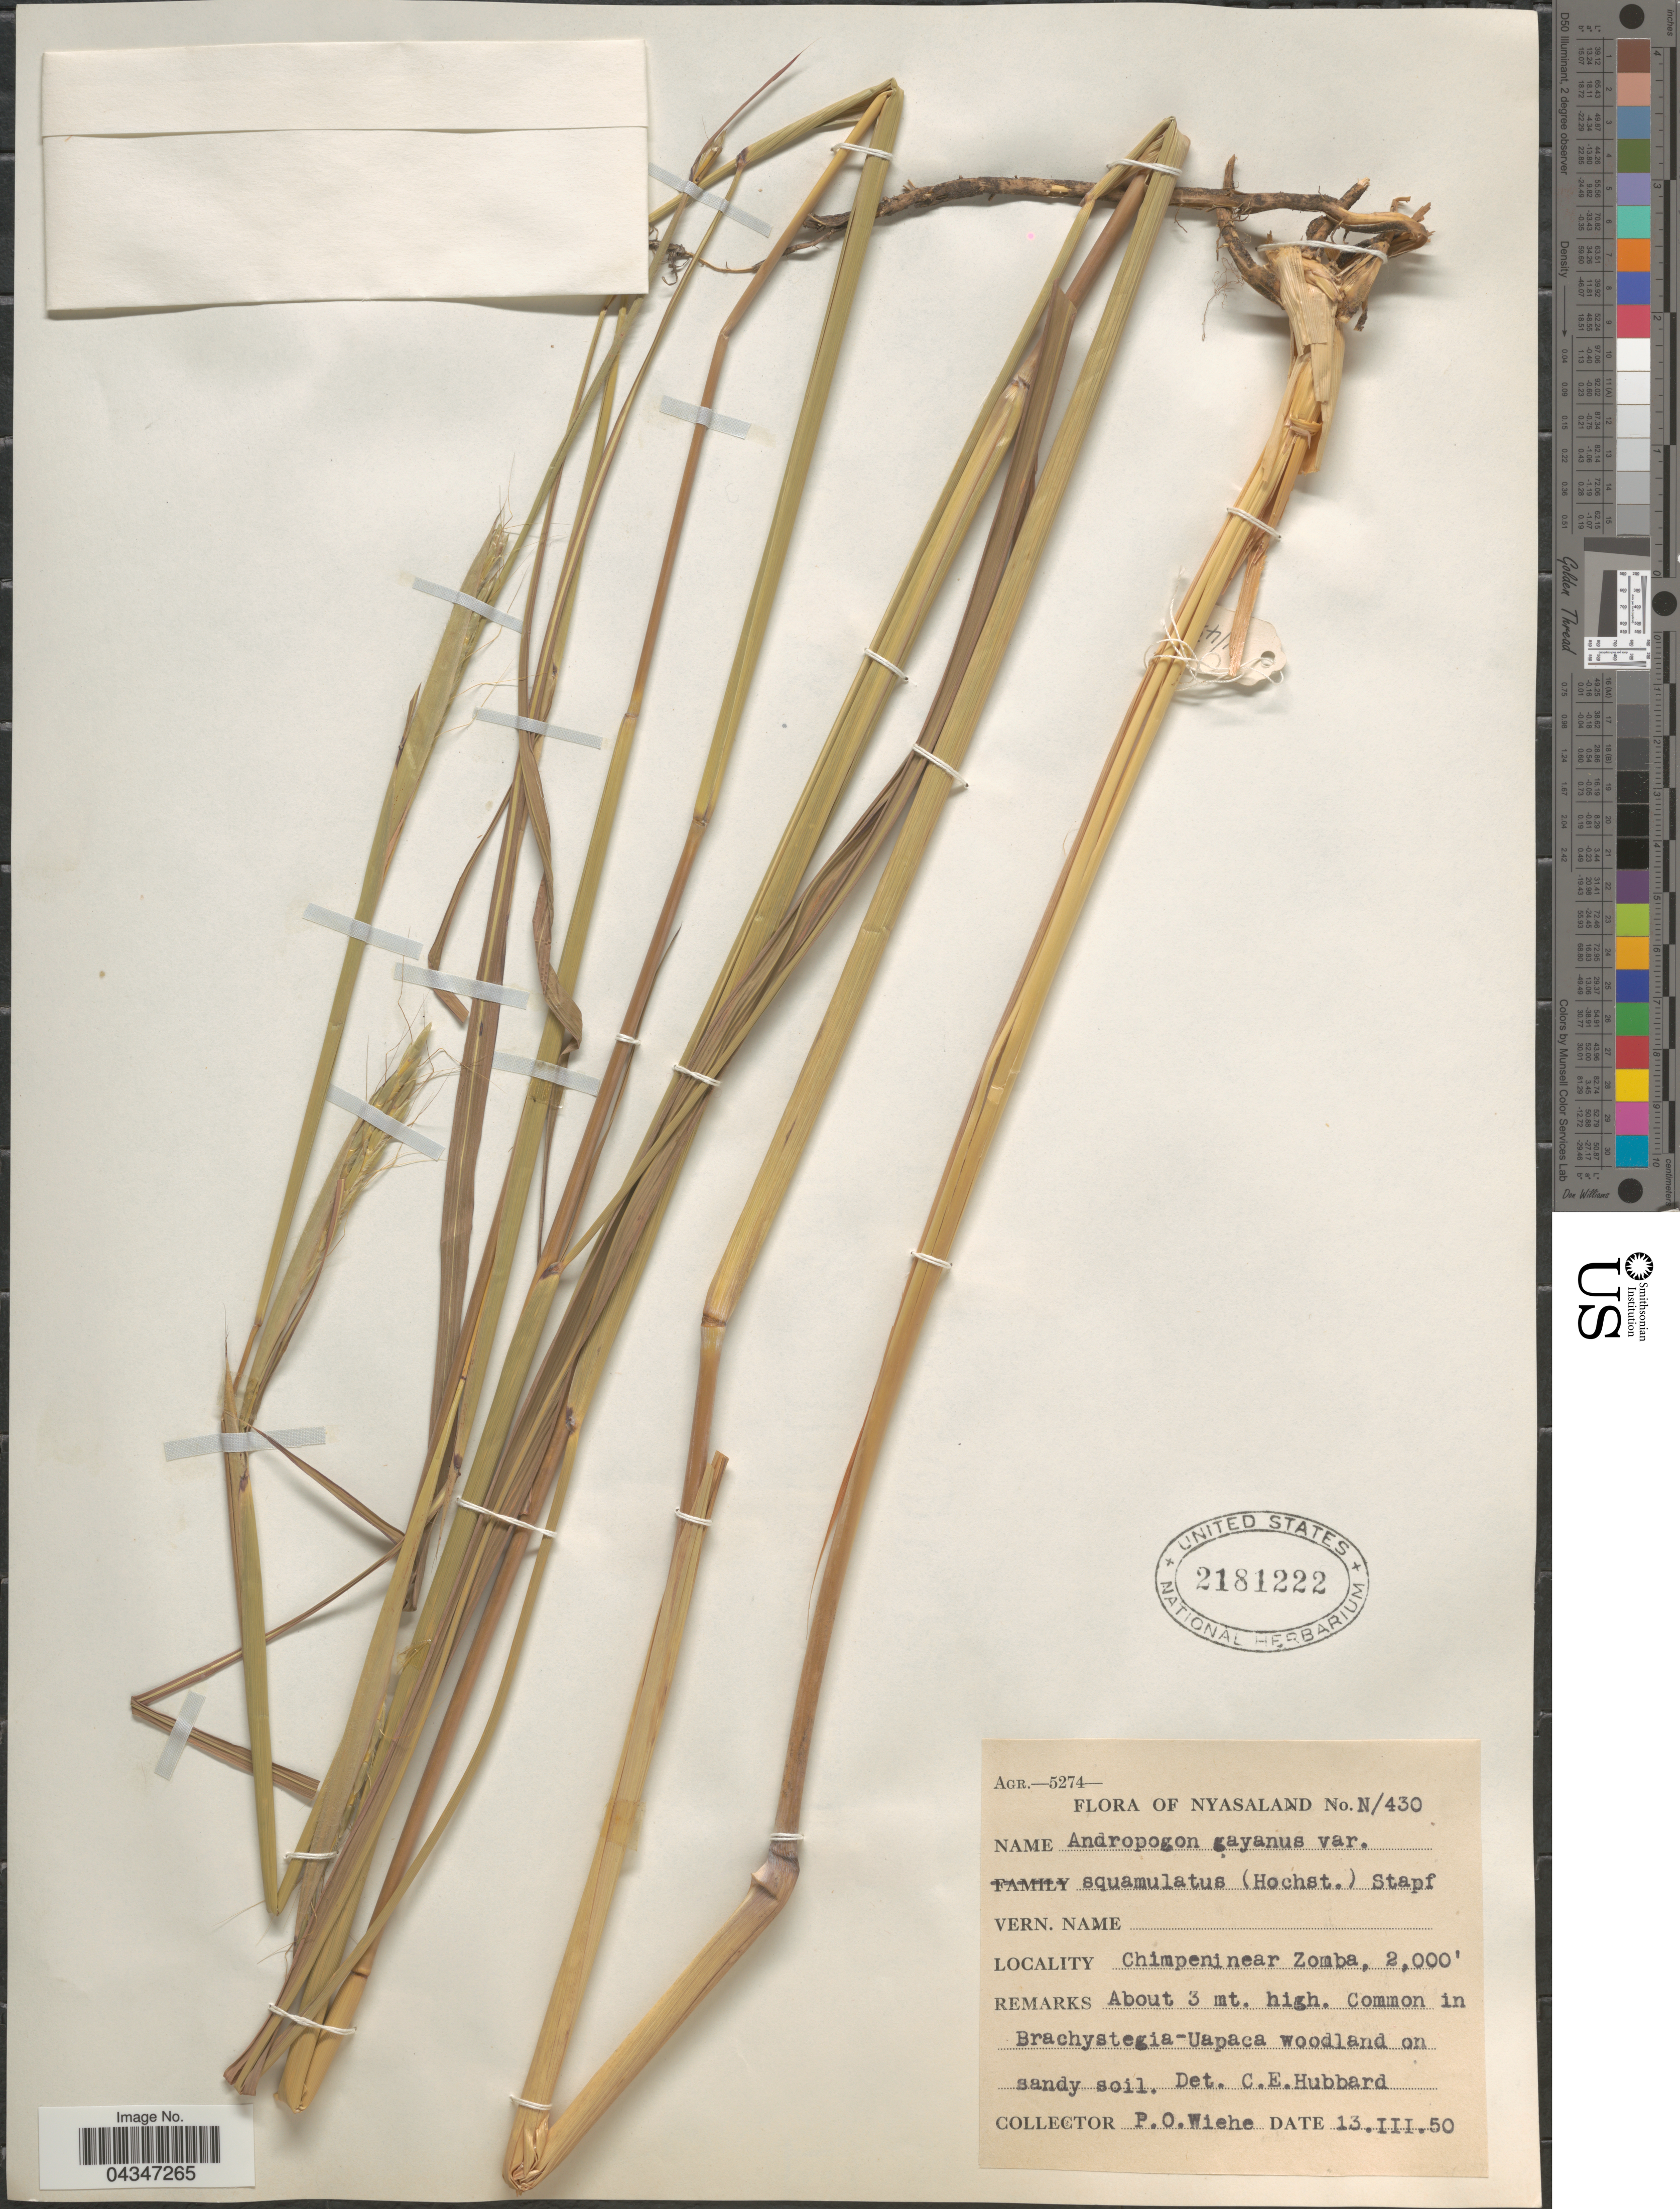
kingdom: Plantae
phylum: Tracheophyta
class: Liliopsida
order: Poales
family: Poaceae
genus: Andropogon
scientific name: Andropogon gayanus var. polycladus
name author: (Hack.) Clayton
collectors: P. Wiehe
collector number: N/430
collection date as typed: Transcribed d/m/y: 13/3/50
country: Malawi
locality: Nyasaland. Chimpeni near Zomba.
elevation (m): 610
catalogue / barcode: US 2181222